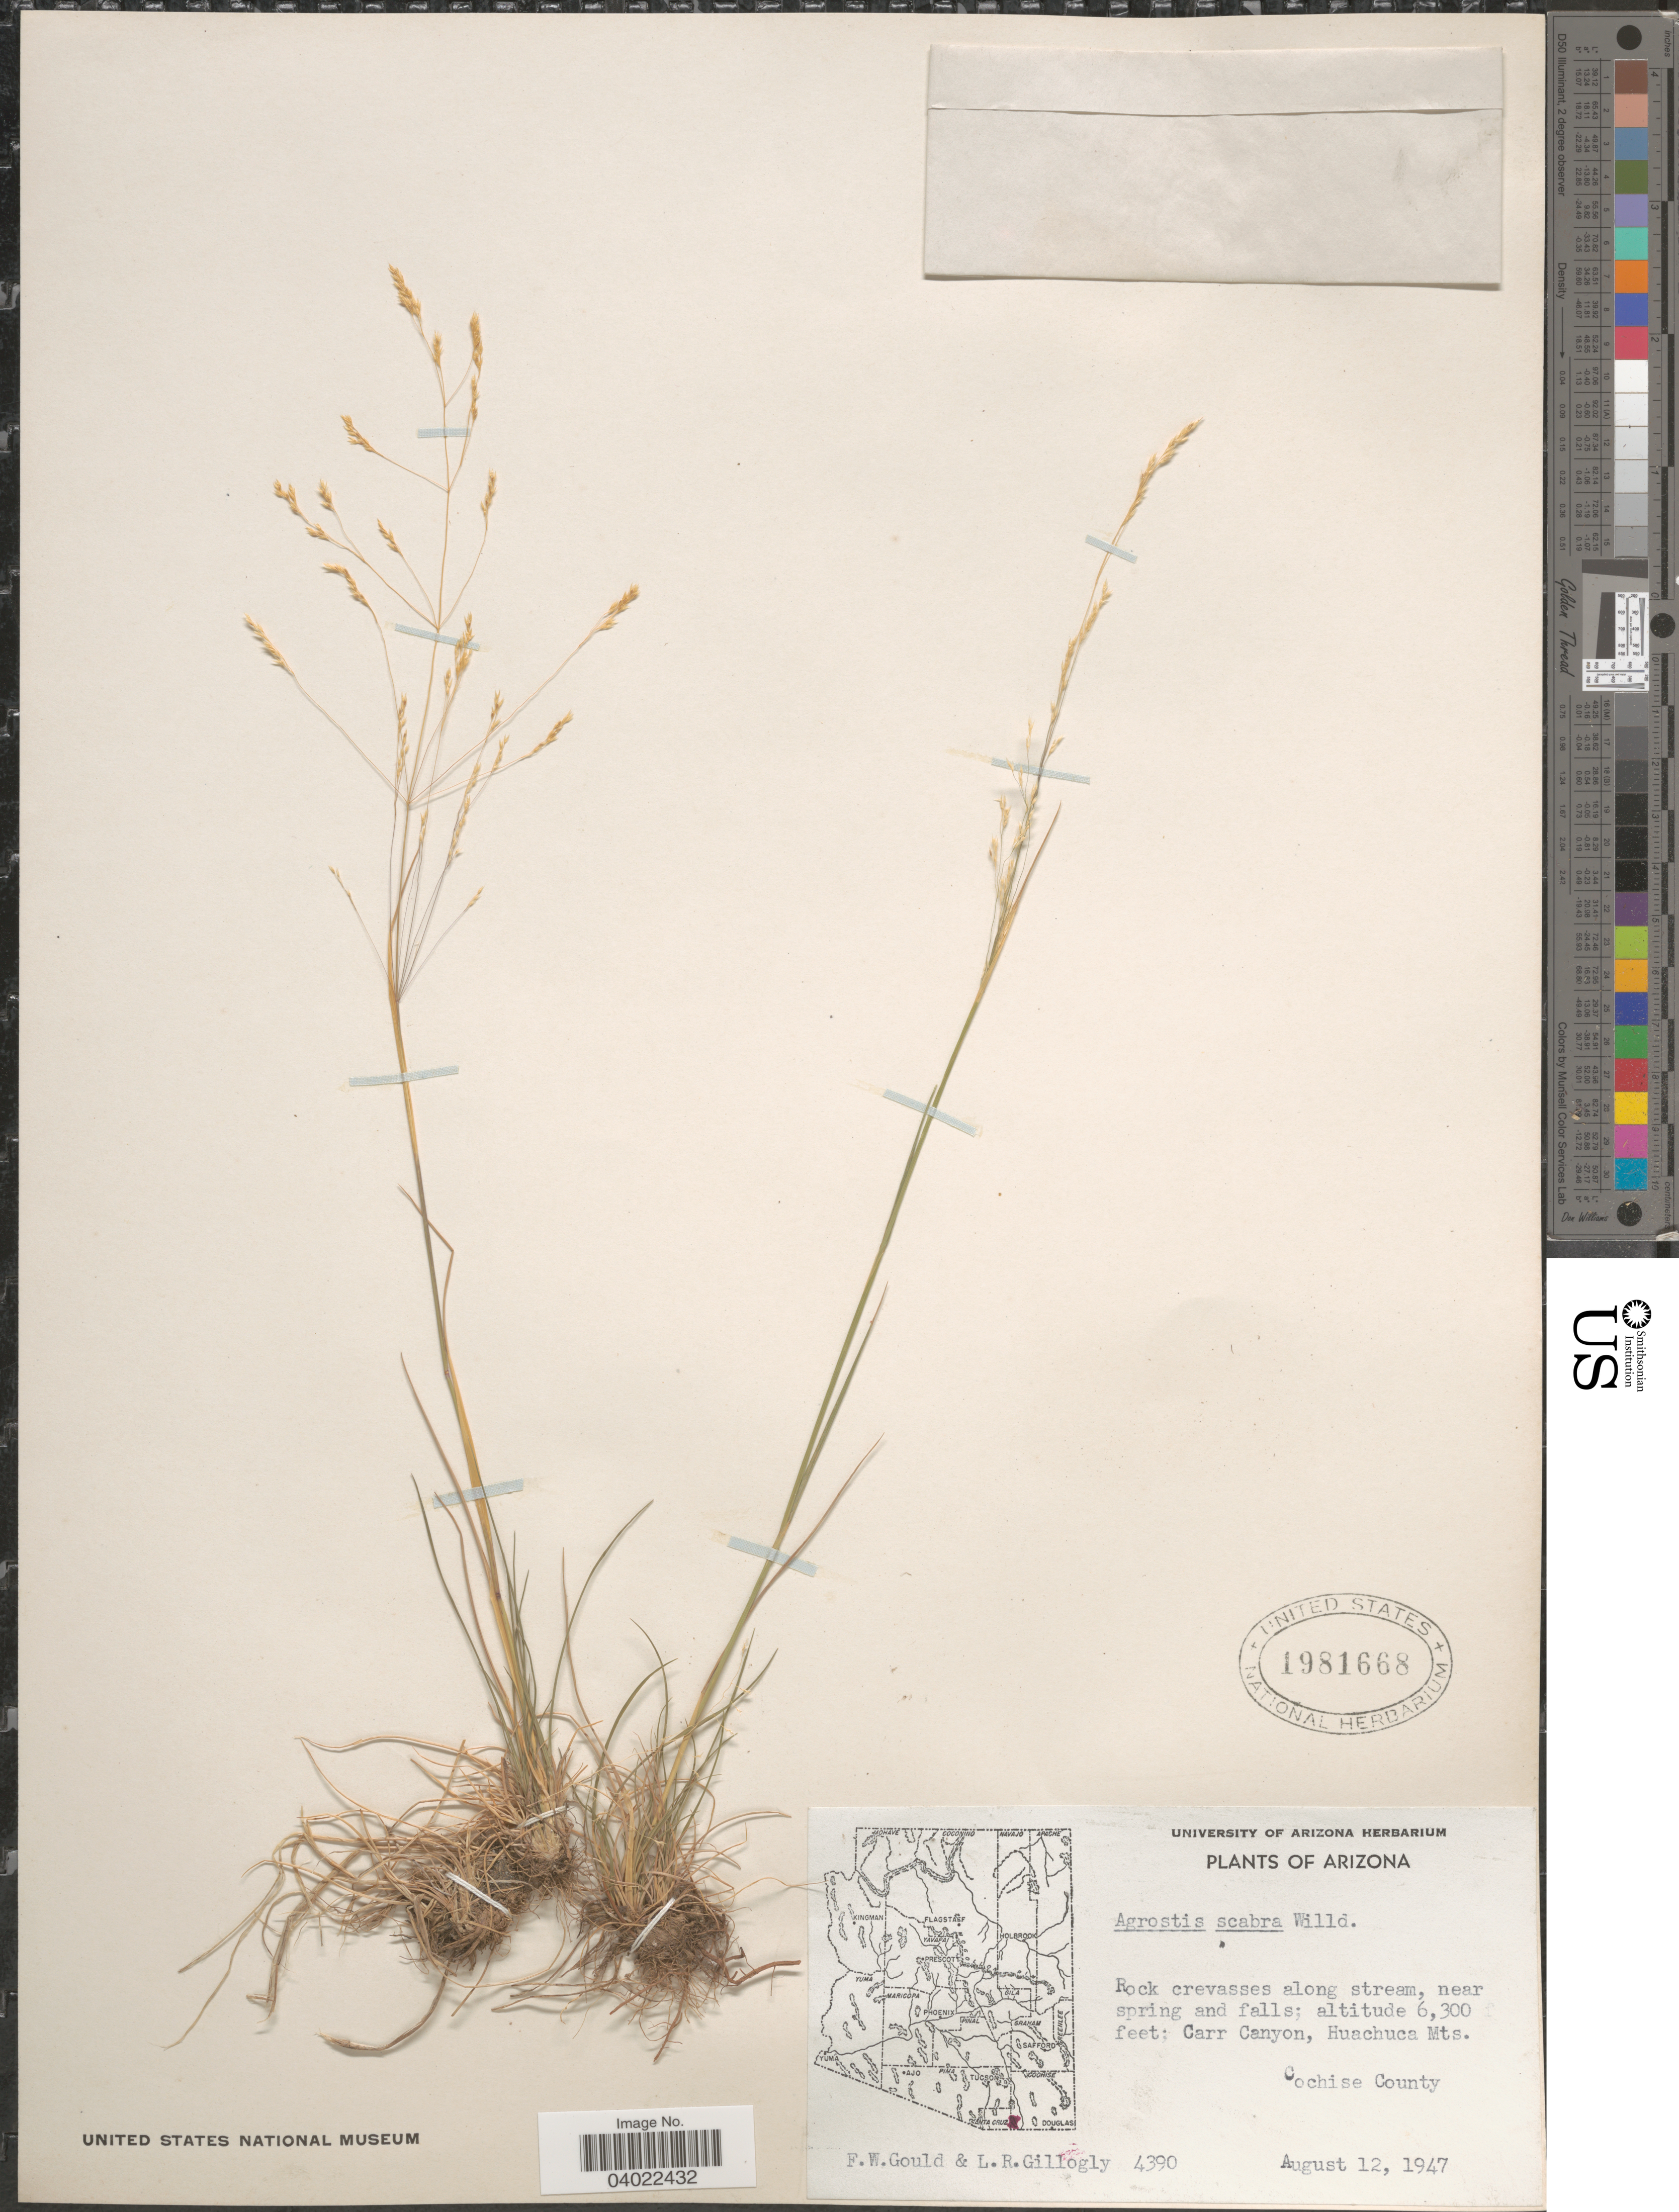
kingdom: Plantae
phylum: Tracheophyta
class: Liliopsida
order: Poales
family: Poaceae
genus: Agrostis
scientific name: Agrostis scabra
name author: Willd.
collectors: F. W. Gould & L. Gillogly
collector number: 4390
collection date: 1947-08-12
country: United States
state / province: Arizona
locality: Carr Canyon, Huachuca Mts. Cochise County.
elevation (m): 1920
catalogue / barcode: US 1981668